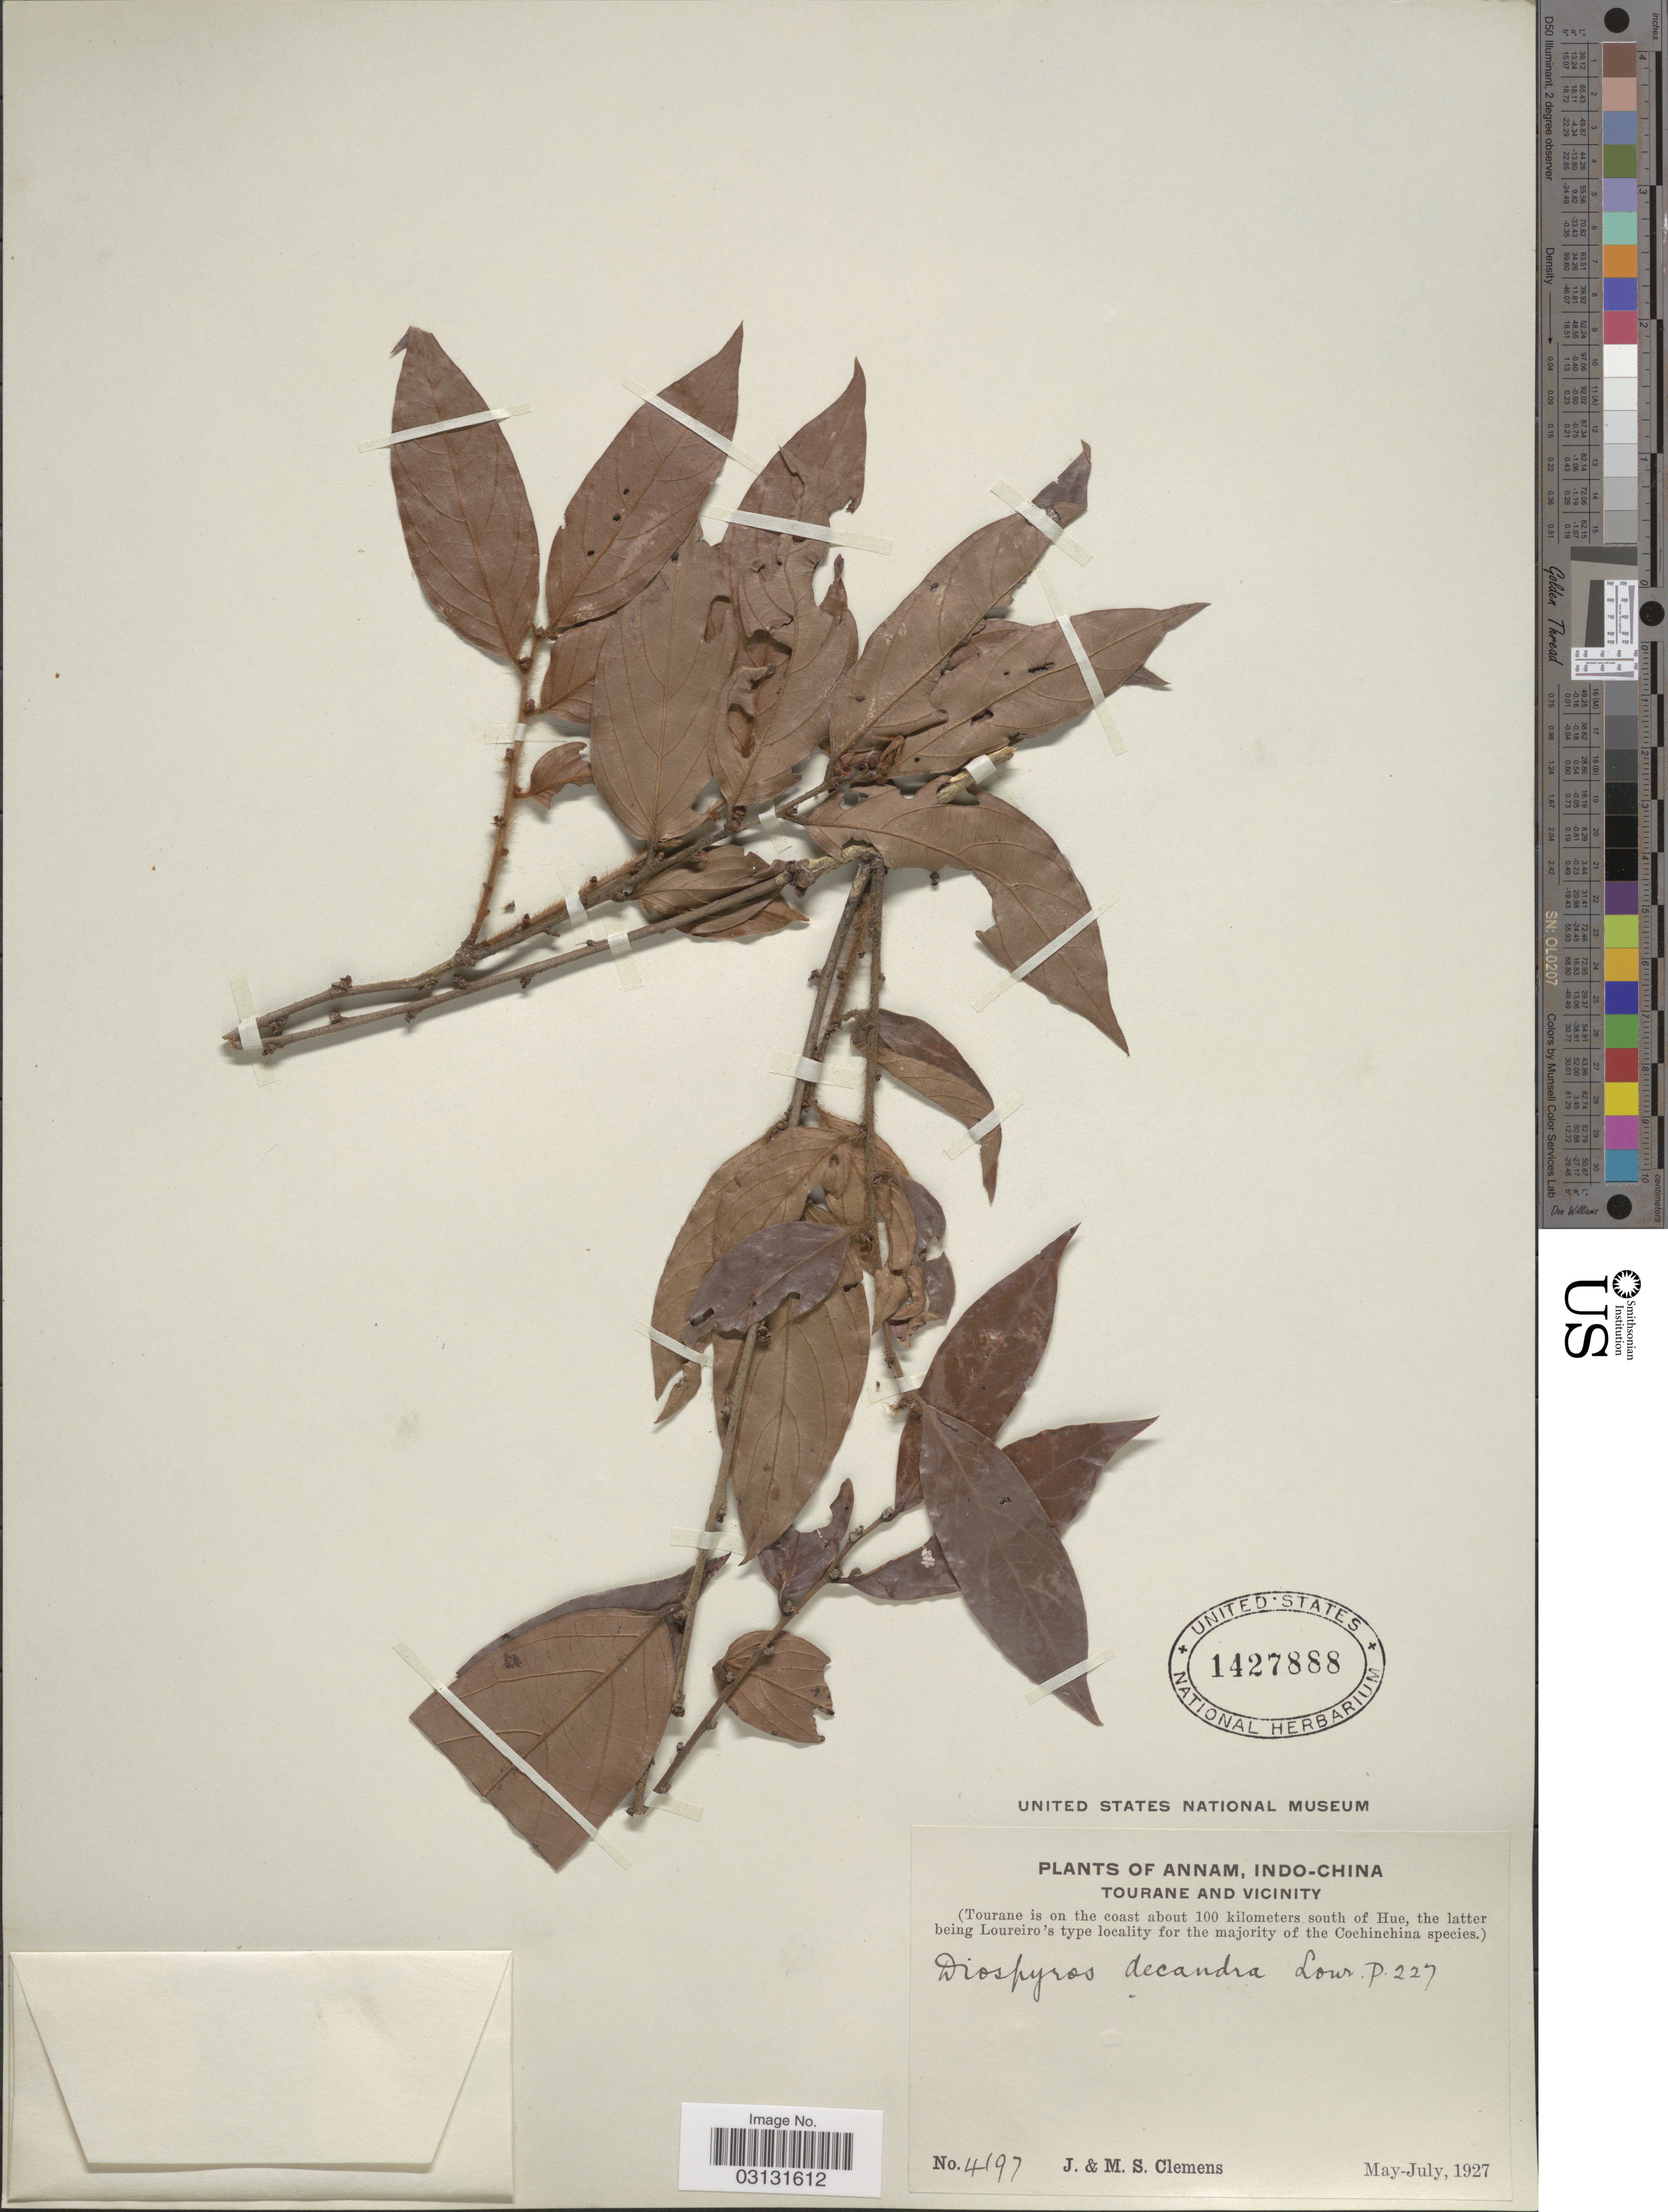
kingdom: Plantae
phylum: Tracheophyta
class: Magnoliopsida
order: Ericales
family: Ebenaceae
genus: Diospyros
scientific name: Diospyros decandra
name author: Lour.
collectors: J. Clemens & M. S. Clemens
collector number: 4197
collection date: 1927-05/1927-07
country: Vietnam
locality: Annam, Indo-China. Tourane and Vicinity. (Tourane is on the coast about 100 kilometers south of Hue).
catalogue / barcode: US 1427888